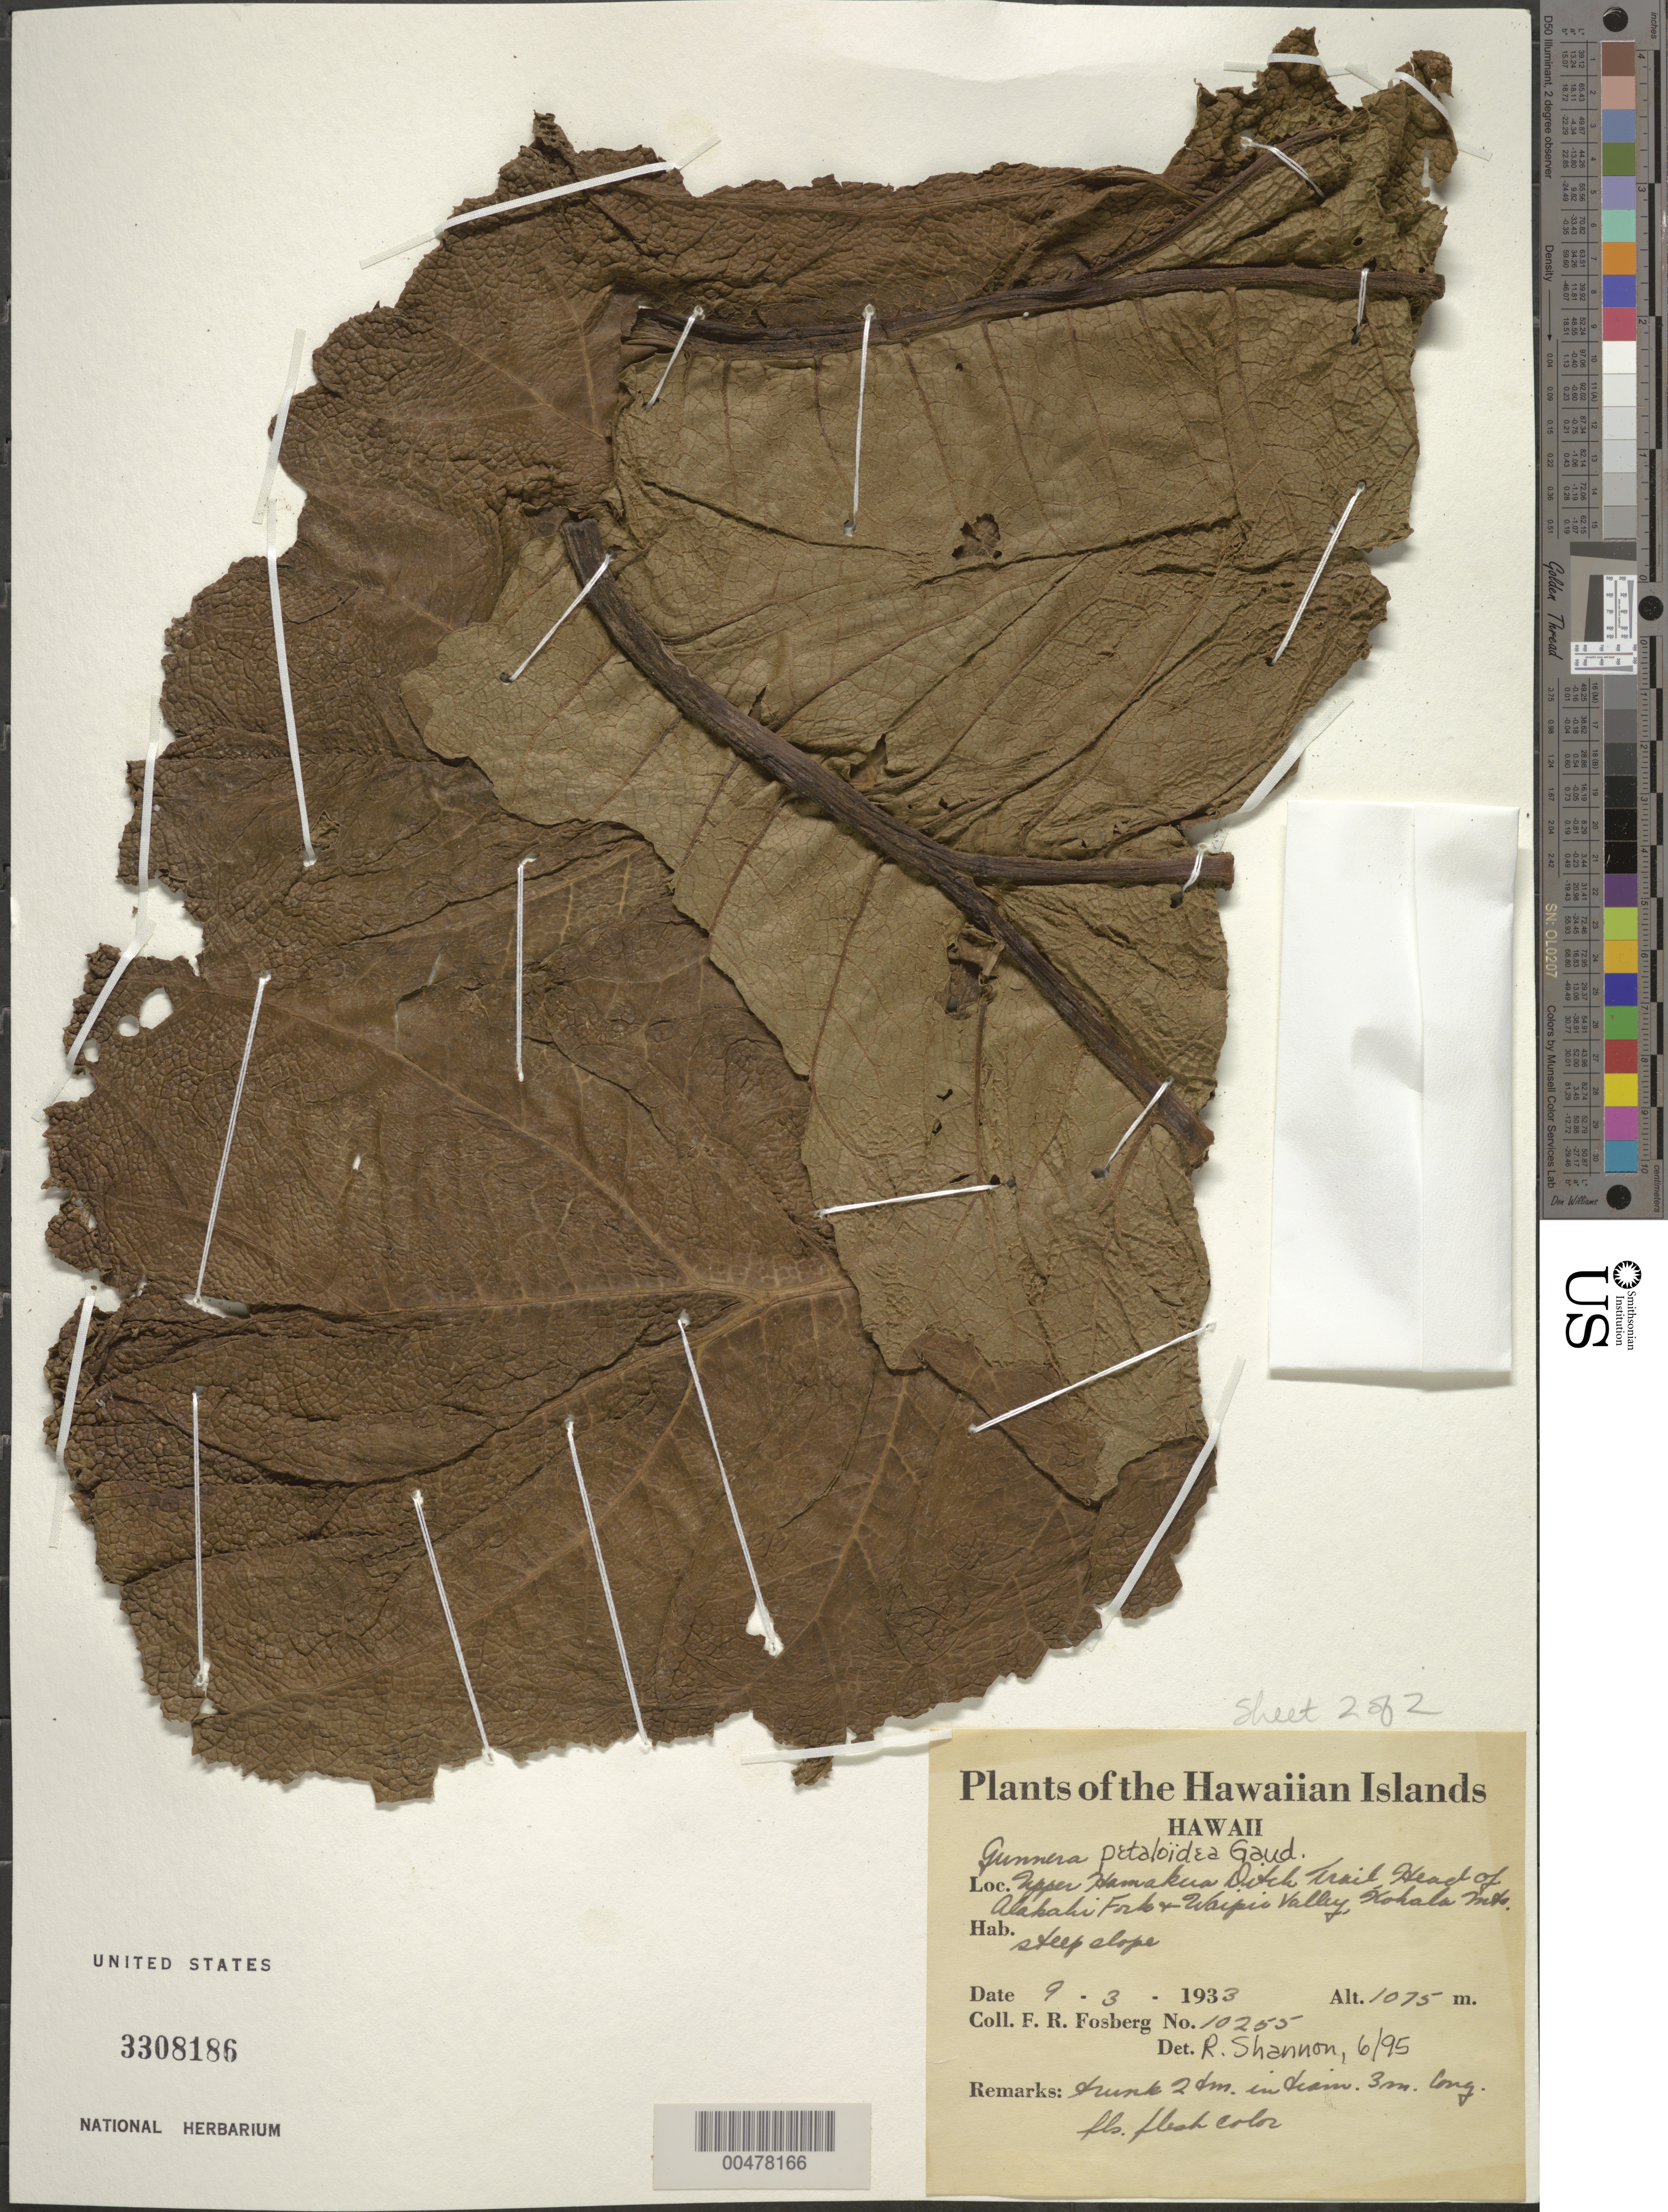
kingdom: Plantae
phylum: Tracheophyta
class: Magnoliopsida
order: Gunnerales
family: Gunneraceae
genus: Gunnera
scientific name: Gunnera petaloidea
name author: Gaudich.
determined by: Shannon, R.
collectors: F. R. Fosberg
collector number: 10255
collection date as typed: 9 Mar 1933 or 3 Sep 1933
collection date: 1933-03-09 or 1933-09-03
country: United States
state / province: Hawaii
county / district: Hawaii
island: Hawaii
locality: Upper Hamakua Ditch Trail, head of Alakahi Fork and Waipio Valley, Kohala Mts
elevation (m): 1075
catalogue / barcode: US 3308186